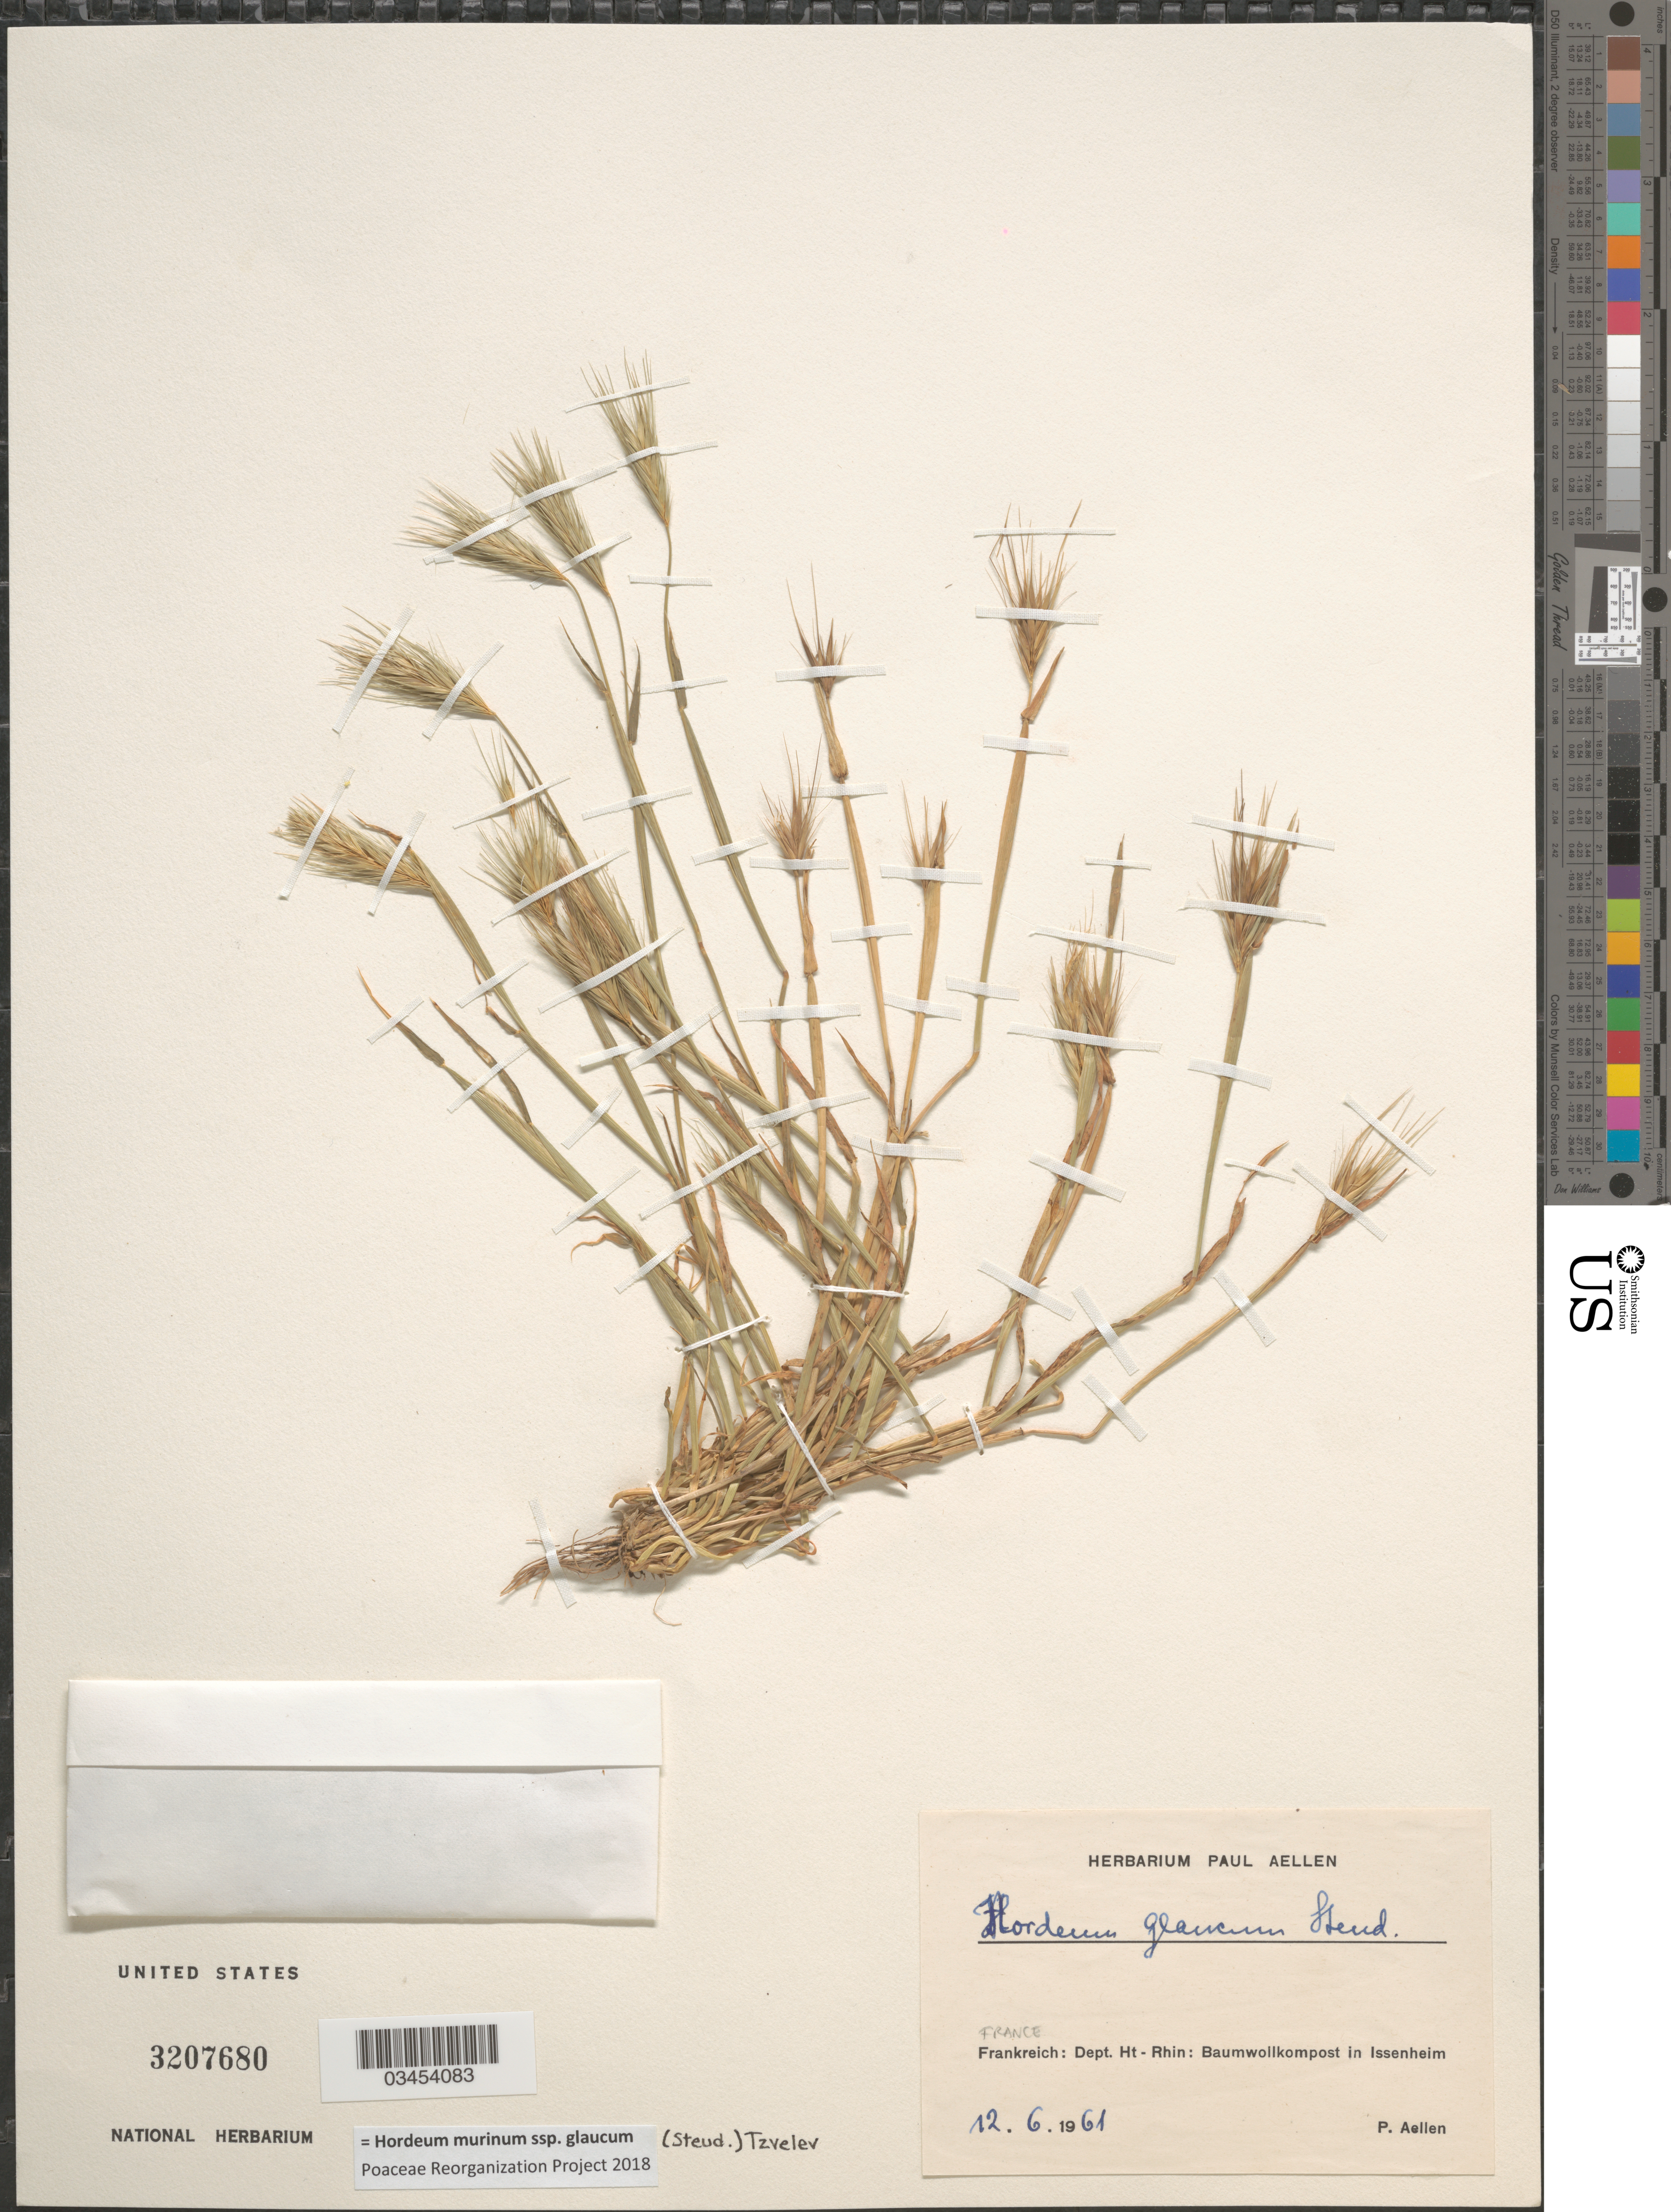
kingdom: Plantae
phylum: Tracheophyta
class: Liliopsida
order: Poales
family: Poaceae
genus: Hordeum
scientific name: Hordeum murinum subsp. glaucum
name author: (Steud.) Tzvelev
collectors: P. Aellen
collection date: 1961-06-12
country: France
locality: Frankreich: Dept. Ht-Rhin: Baumwollkompost in Issenheim.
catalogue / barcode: US 3207680